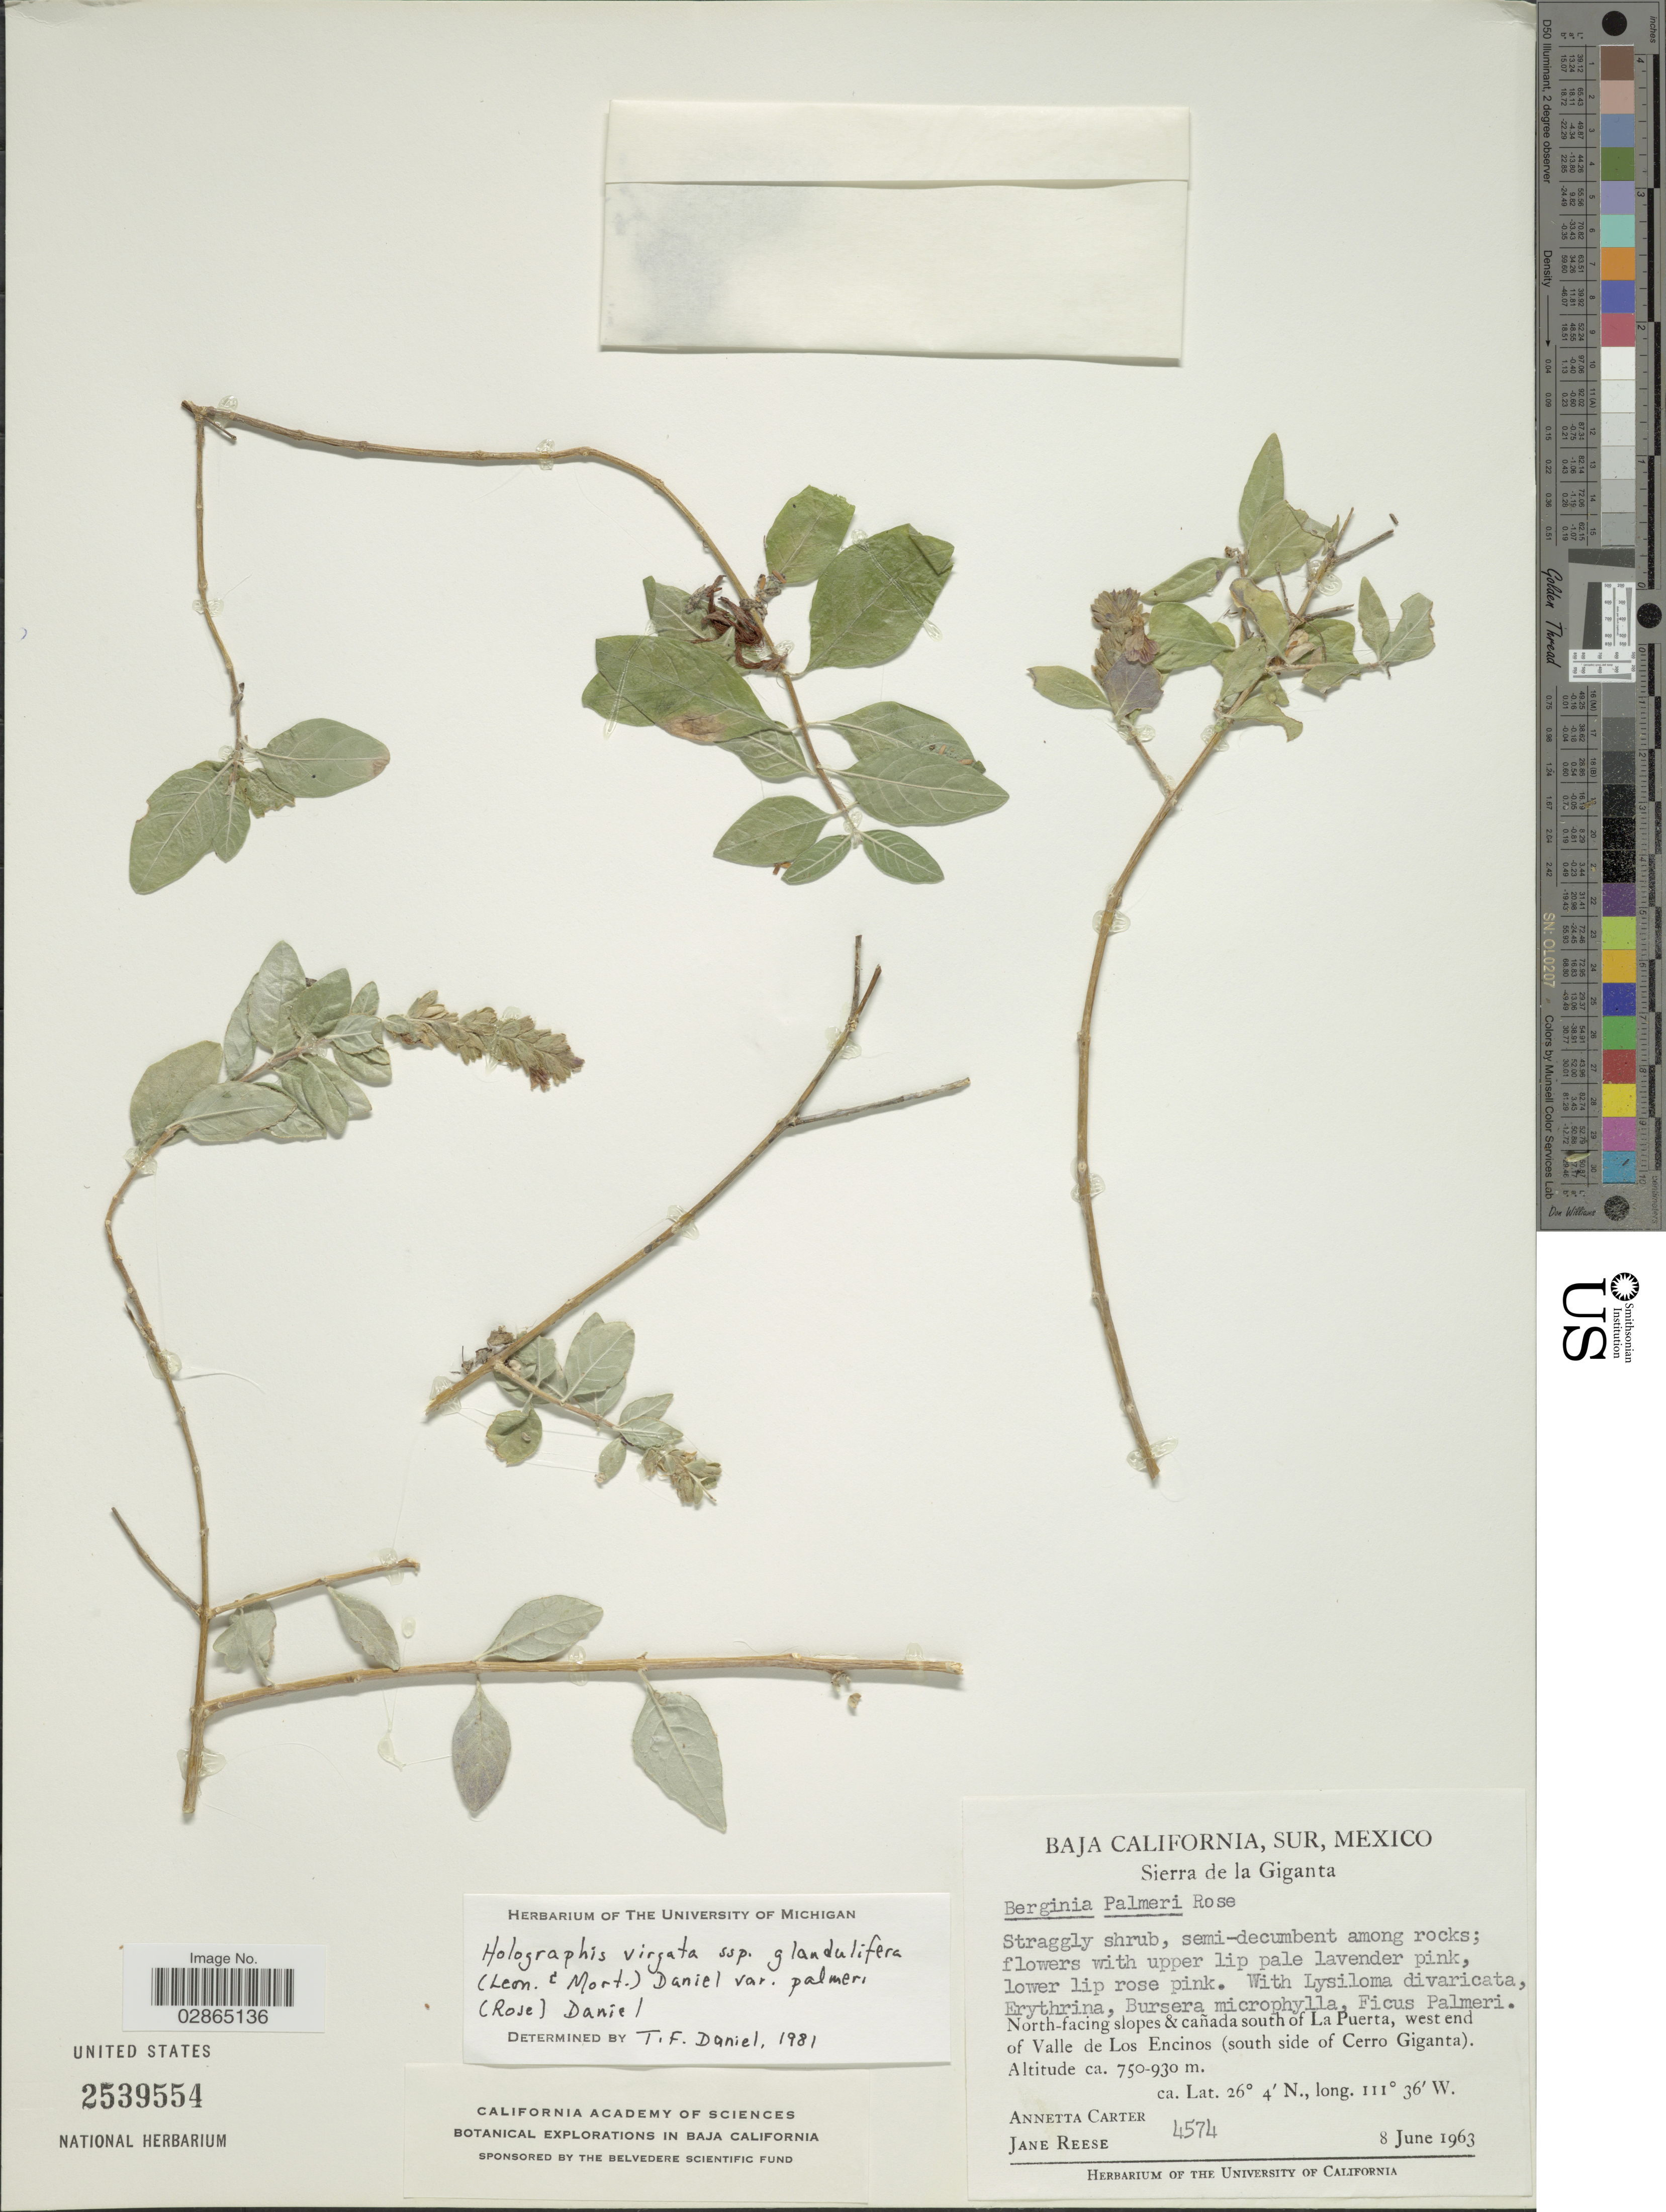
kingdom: Plantae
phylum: Tracheophyta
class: Magnoliopsida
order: Lamiales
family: Acanthaceae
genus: Holographis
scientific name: Holographis virgata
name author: (Harv. ex Benth.) T.F. Daniel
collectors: A. Carter & J. Reese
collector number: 4574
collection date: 1963-06-08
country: Mexico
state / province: Baja California Sur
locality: Sierra de la Giganta. North-facing slopes & cañada south of La Puerta, west end of Valle de Los Encinos (south side of Cerro Giganta).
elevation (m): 750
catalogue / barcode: US 2539554